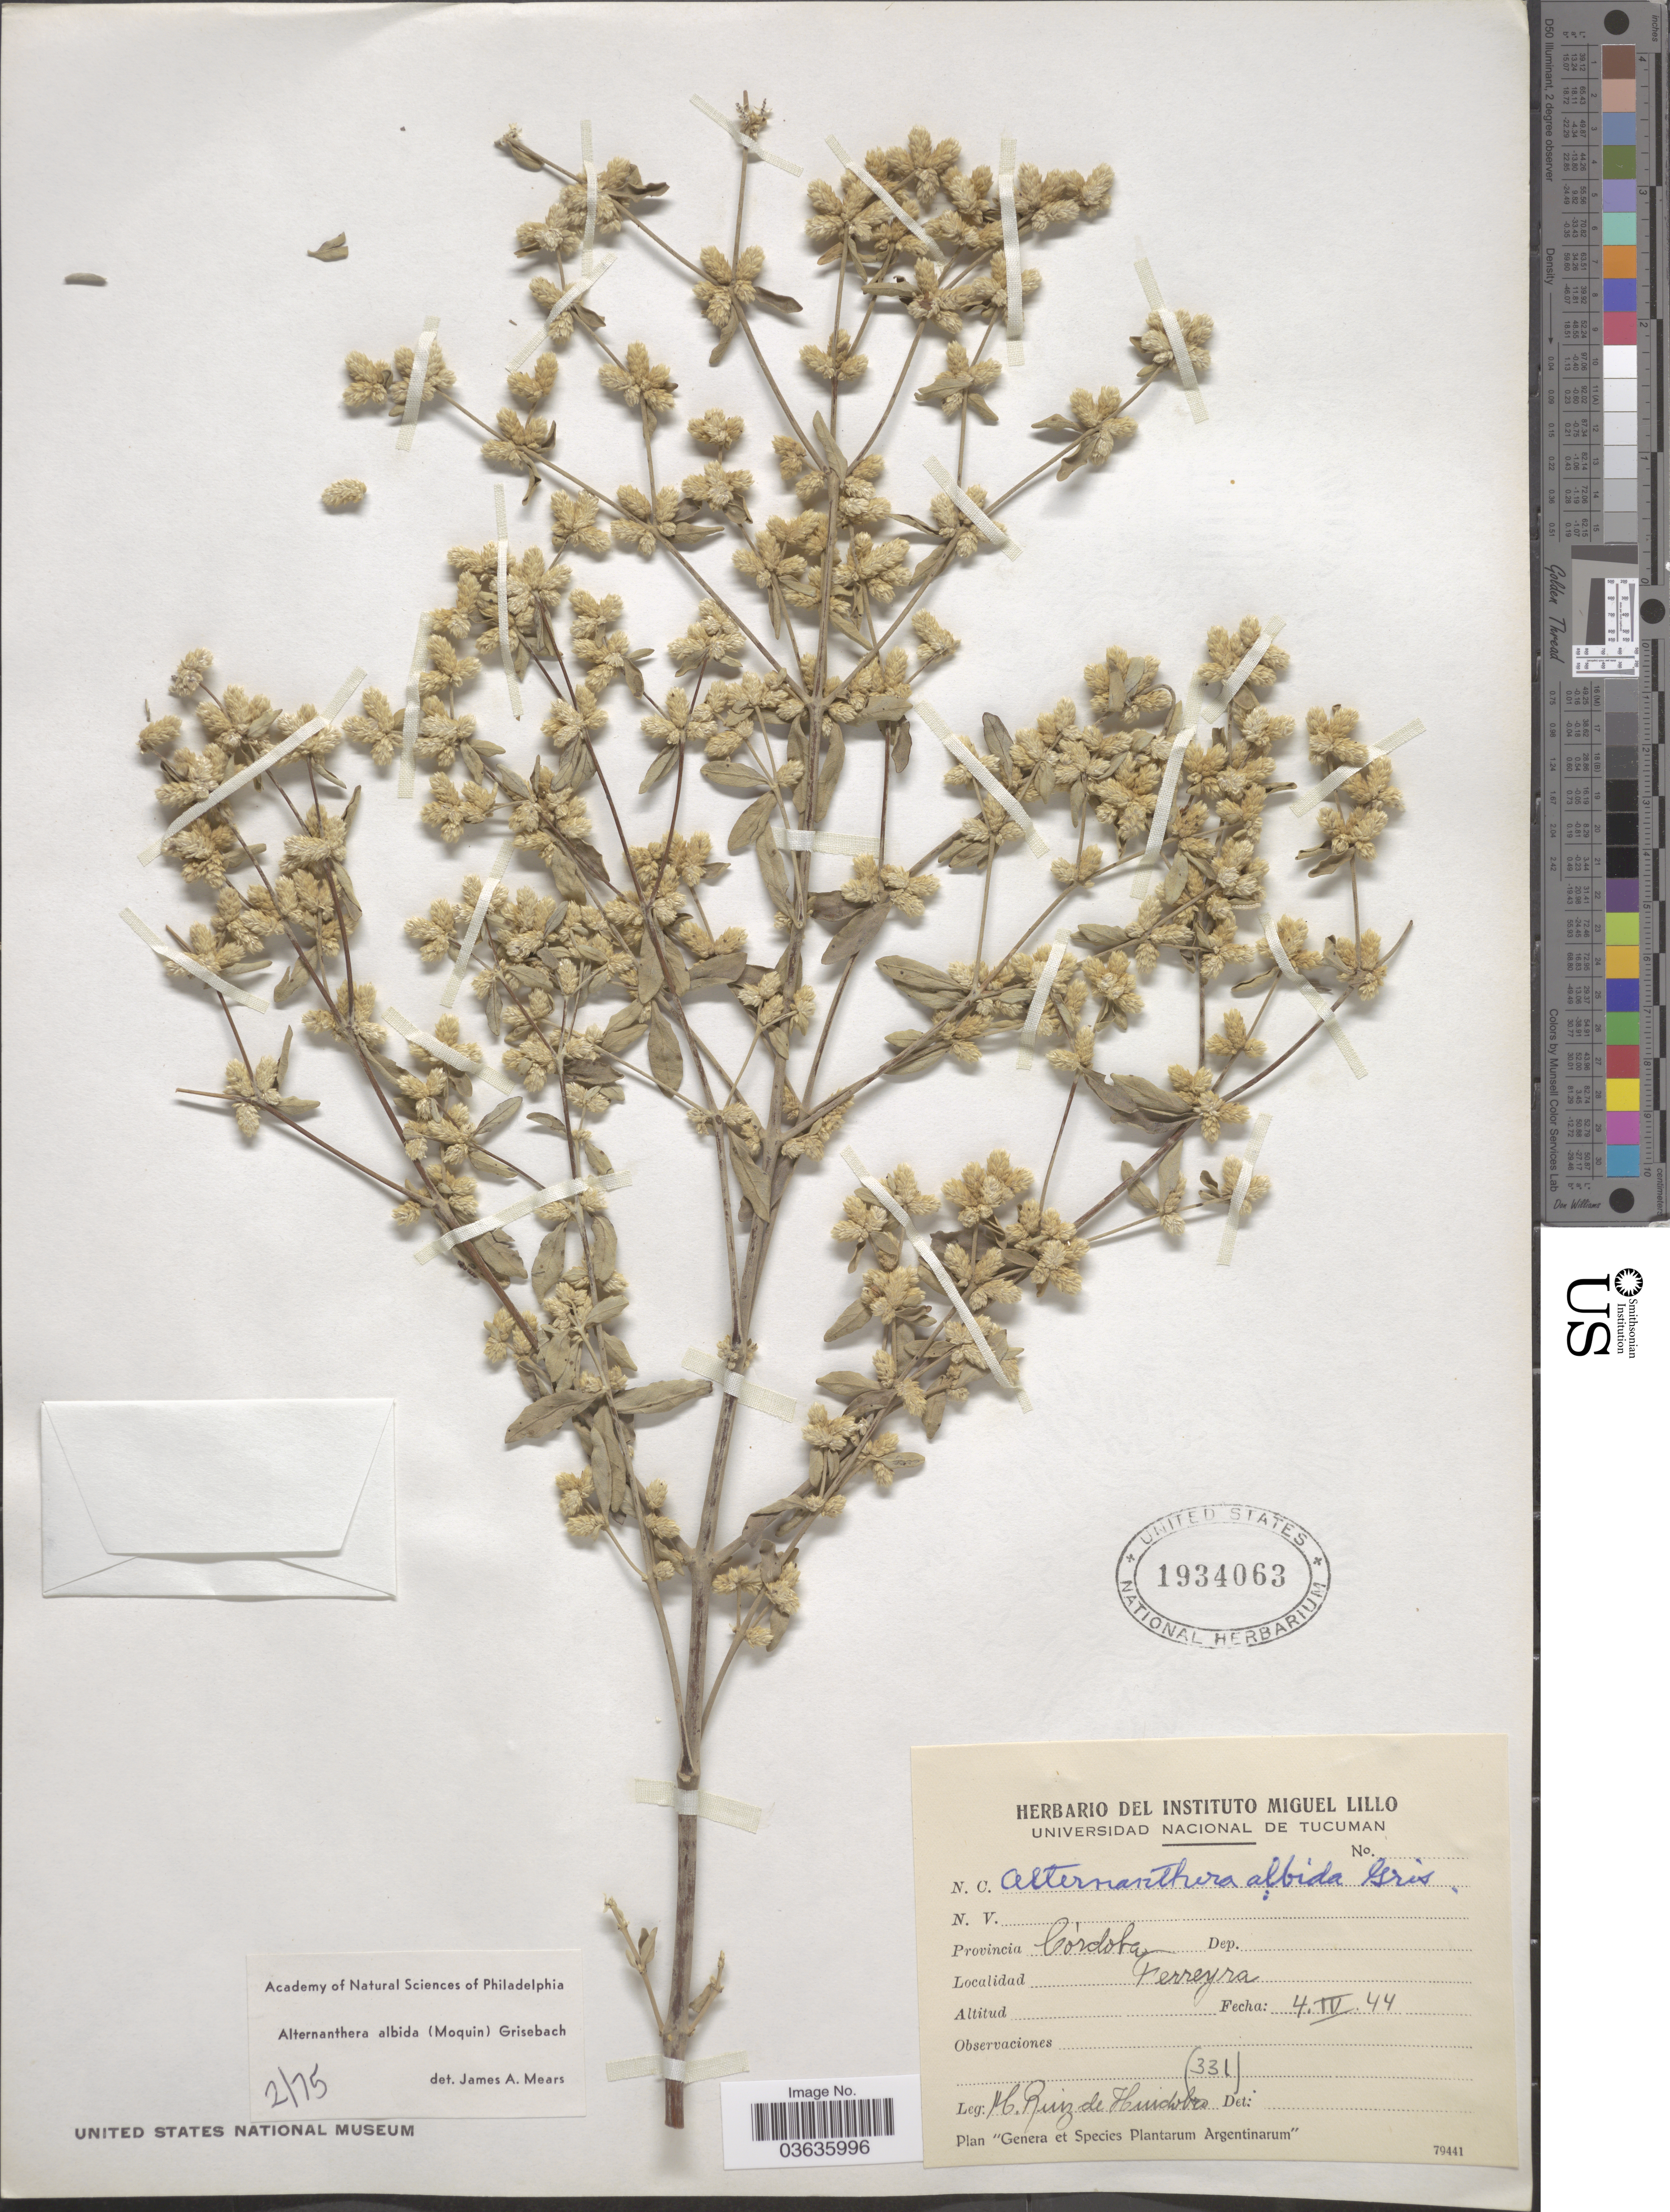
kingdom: Plantae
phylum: Tracheophyta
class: Magnoliopsida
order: Caryophyllales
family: Amaranthaceae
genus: Alternanthera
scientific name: Alternanthera albida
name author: (Moq.) Griseb.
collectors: M. Ruiz Huidobro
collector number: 331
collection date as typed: Transcribed d/m/y: 4/4/44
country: Argentina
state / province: Cordoba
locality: Ferreyra.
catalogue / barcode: US 1934063